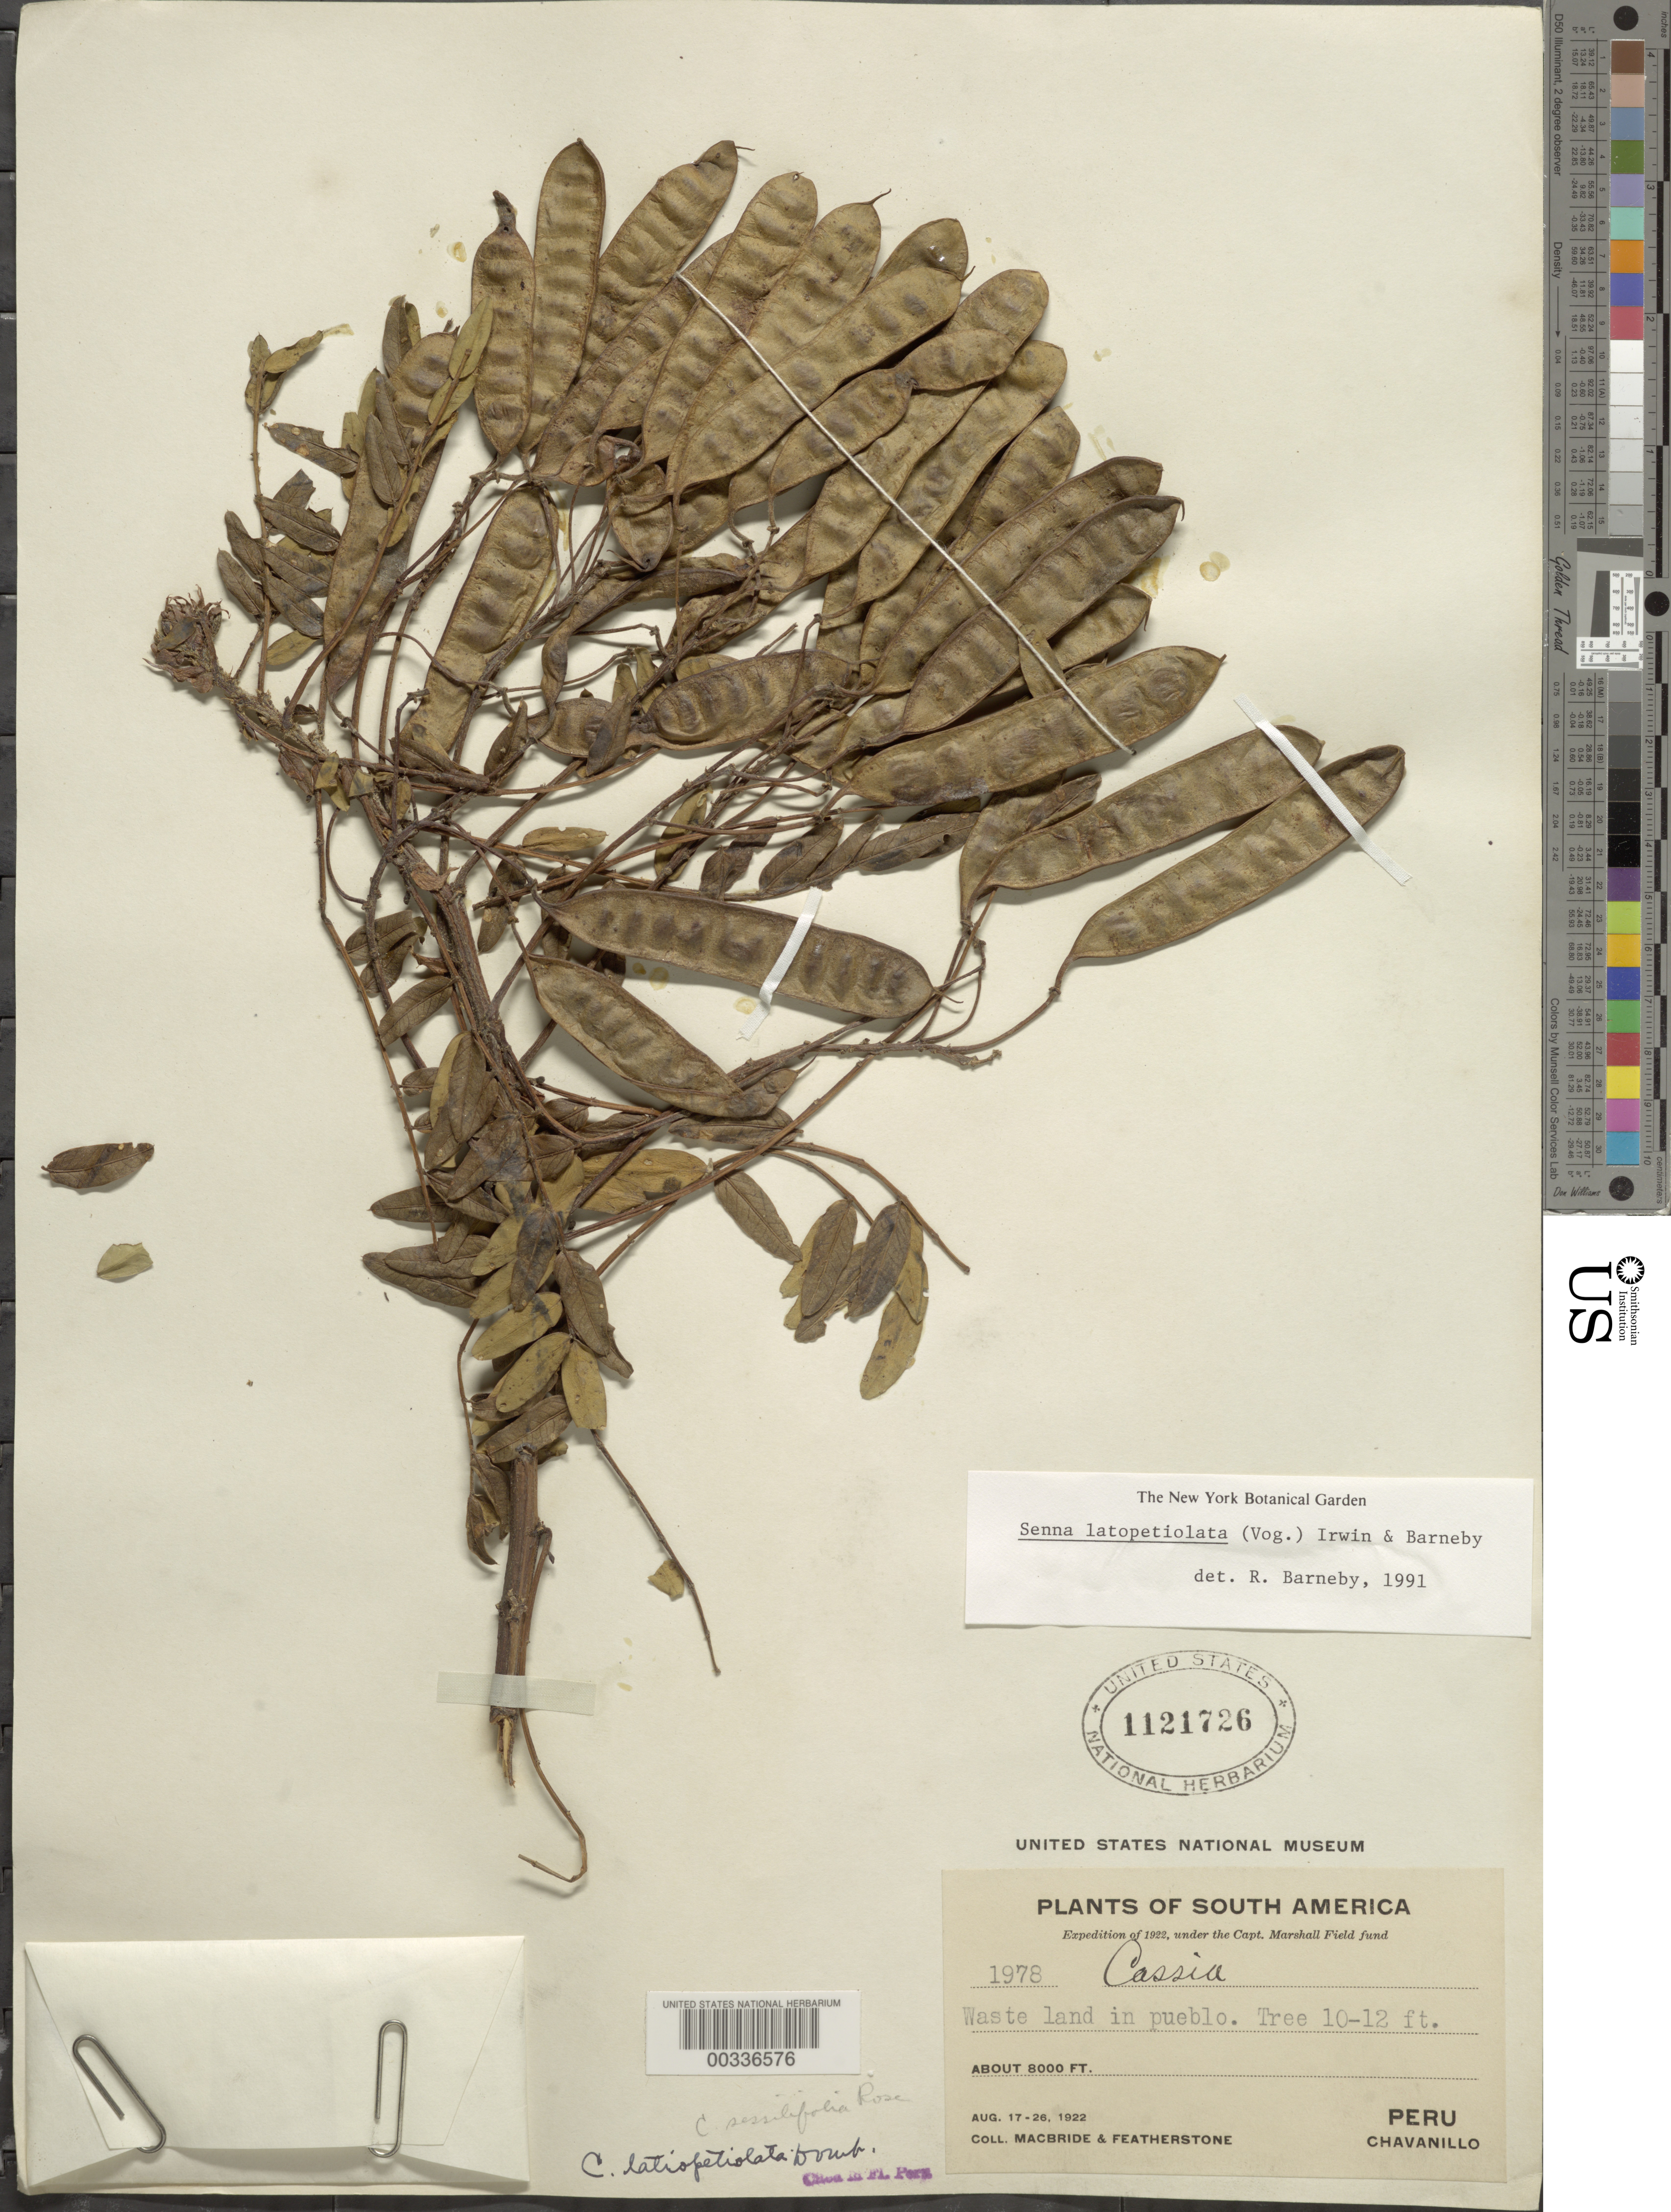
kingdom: Plantae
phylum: Tracheophyta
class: Magnoliopsida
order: Fabales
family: Fabaceae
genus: Senna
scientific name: Senna latopetiolata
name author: (Vogel) H.S. Irwin & Barneby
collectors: J. F. Macbride & W. Featherstone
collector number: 1978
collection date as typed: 17 Aug 1922 to 26 Aug 1922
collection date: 1922-08-17/1922-08-26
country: Peru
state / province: Huánuco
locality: Chavanillo, in pueblo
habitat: Waste land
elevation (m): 2438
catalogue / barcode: US 1121726